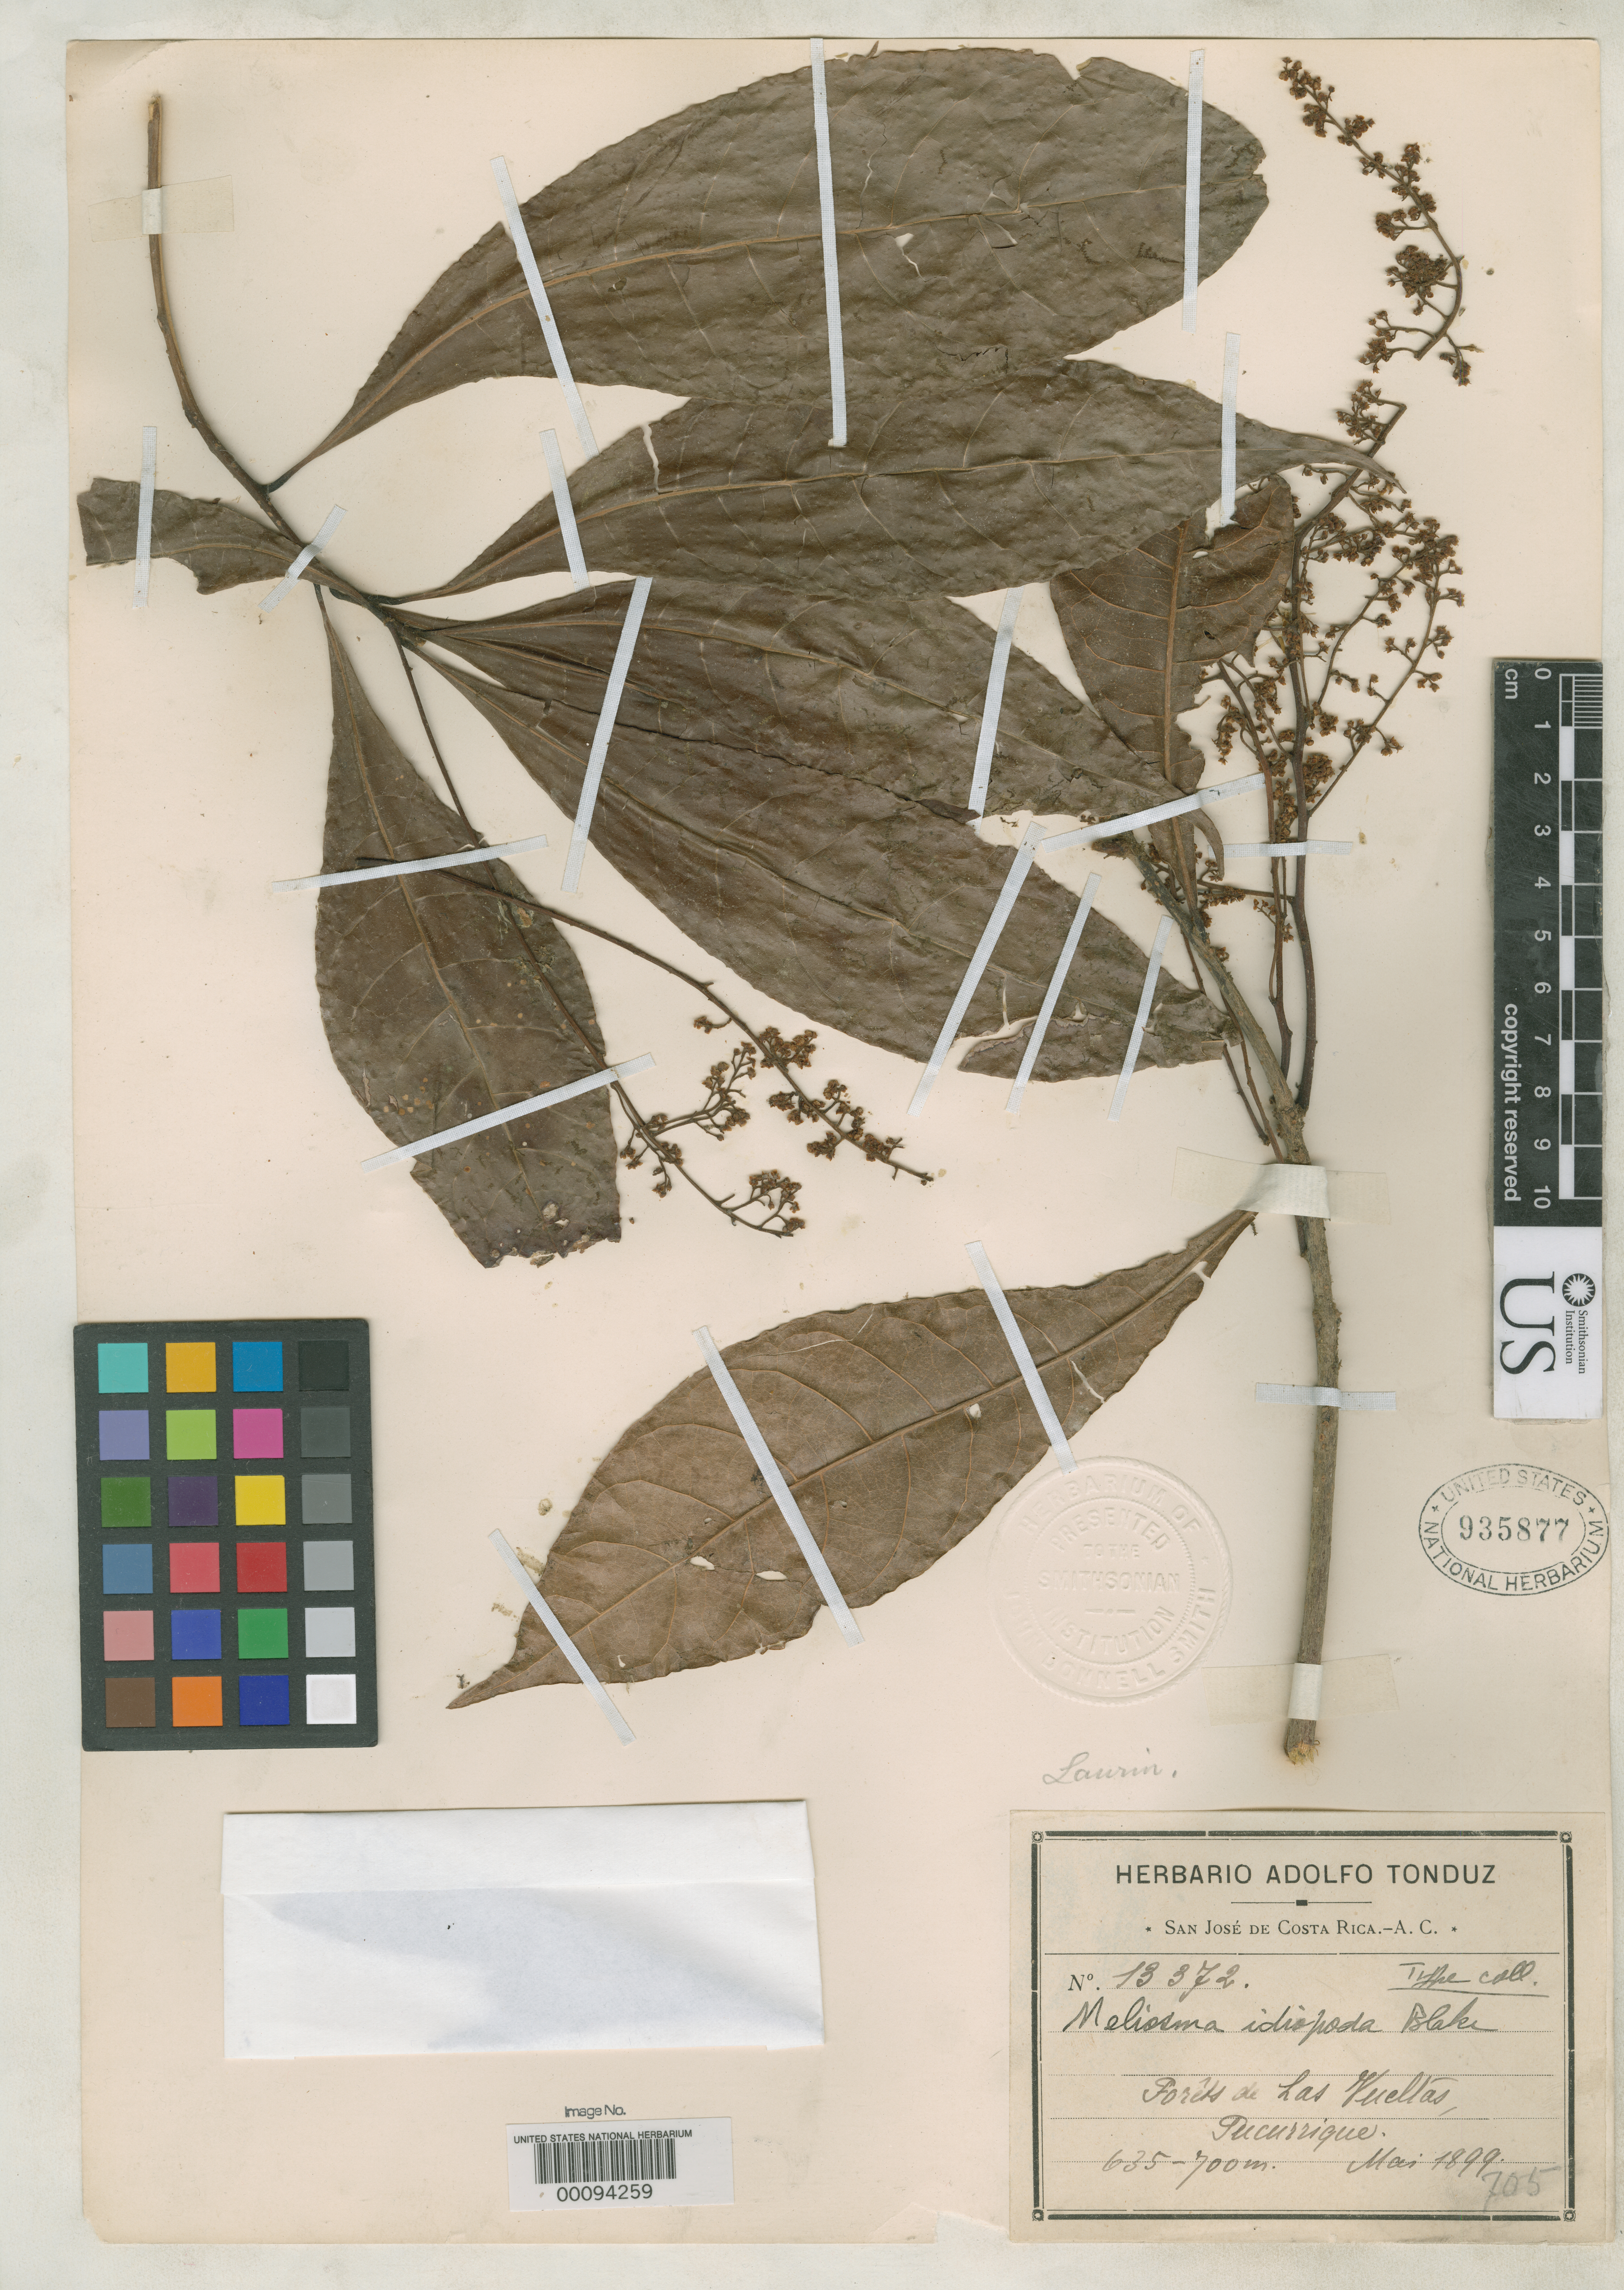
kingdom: Plantae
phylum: Tracheophyta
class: Magnoliopsida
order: Proteales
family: Sabiaceae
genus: Meliosma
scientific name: Meliosma idiopoda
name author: S.F. Blake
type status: Isotype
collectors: A. Tonduz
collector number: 13372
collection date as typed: May 1899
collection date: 1899-05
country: Costa Rica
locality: Las Vueltas, Tucurrique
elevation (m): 635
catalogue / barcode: US 935877